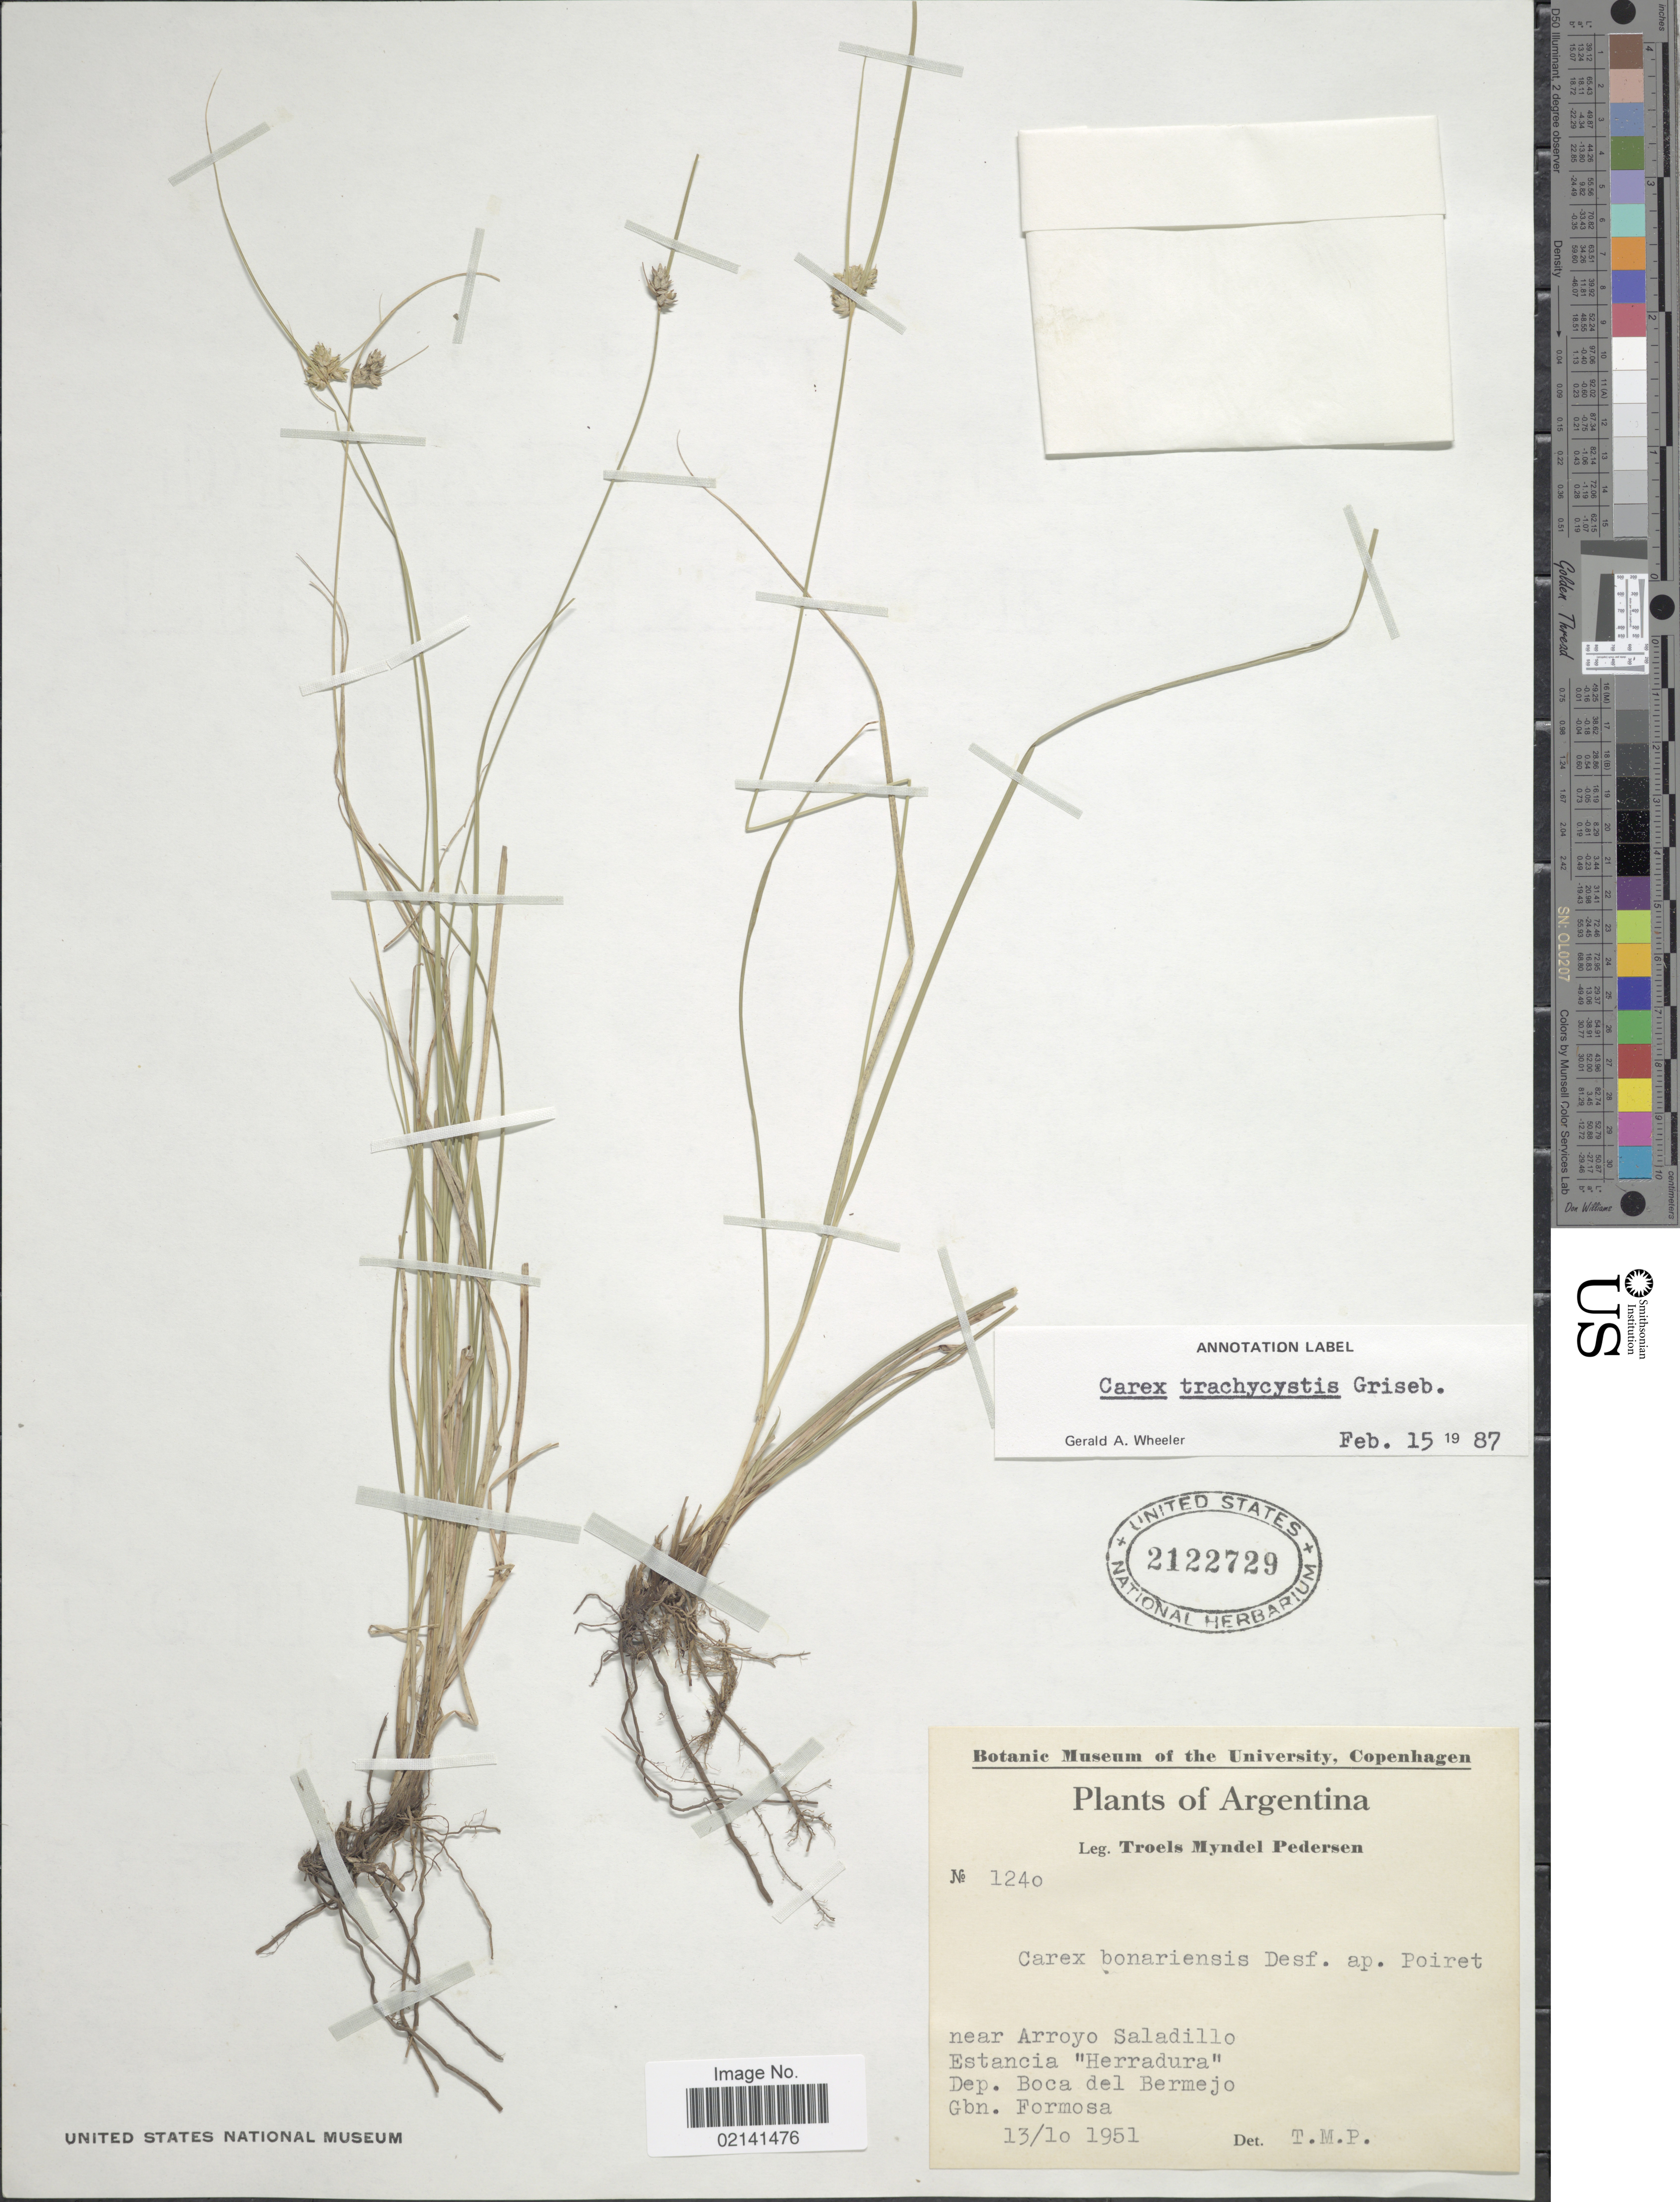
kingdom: Plantae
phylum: Tracheophyta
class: Liliopsida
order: Poales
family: Cyperaceae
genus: Carex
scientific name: Carex pedicularis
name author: Jim.Mejías & Naczi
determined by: Jimnéz-Mejias, Pedro, (UPOS), Universidad Pablo de Olavide (SPAIN)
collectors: T. Pederson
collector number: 1240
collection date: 1951-10-13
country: Argentina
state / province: Formosa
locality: Near Arroyo Saladillo, Estancia "Herradura" Dep. Boca del Bermejo. Gbn. Formosa.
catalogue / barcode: US 2122729